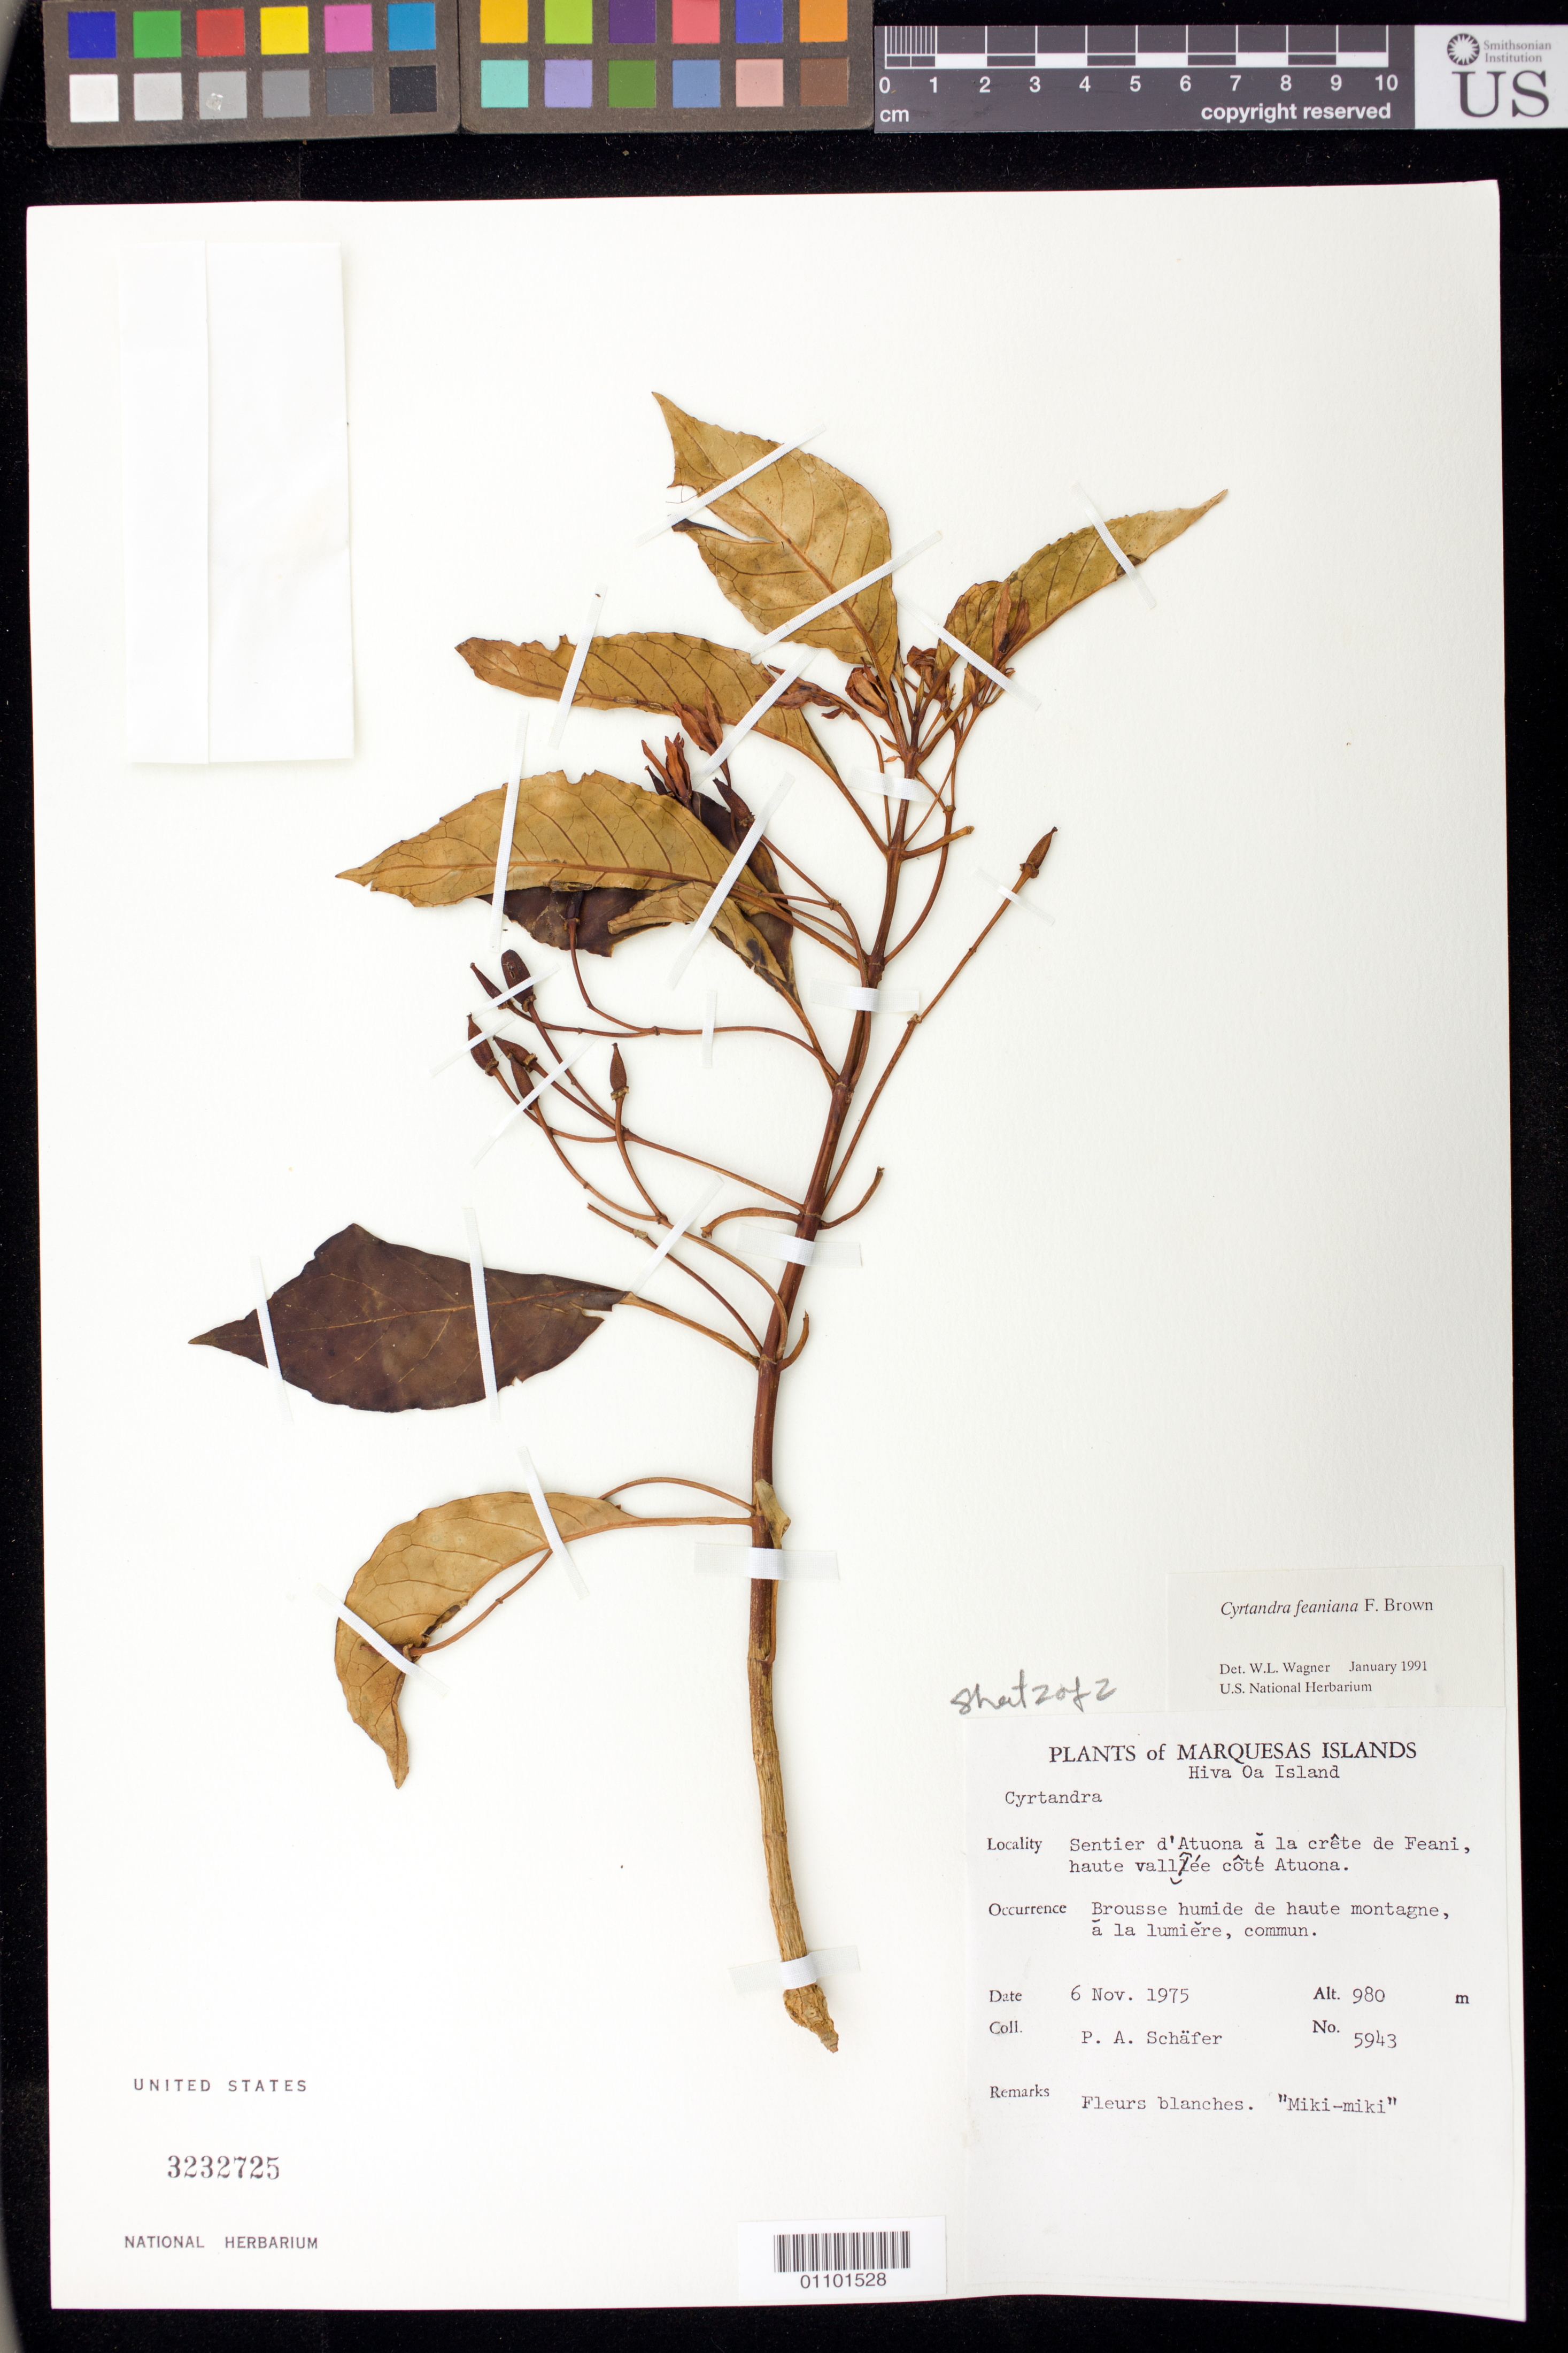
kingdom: Plantae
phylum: Tracheophyta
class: Magnoliopsida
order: Lamiales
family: Gesneriaceae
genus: Cyrtandra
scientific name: Cyrtandra feaniana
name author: F. Br.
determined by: Wagner, W. L., (BOT), Smithsonian Institution - National Museum of Natural History (UNITED STATES)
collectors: P. A. Schäfer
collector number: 5943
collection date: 1975-11-06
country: French Polynesia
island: Hiva Oa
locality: Sentier d'Atuona à la crête de Feani, haute vallée côté Atuona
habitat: Brousse humide de haute montagne, à la lumière, commun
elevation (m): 980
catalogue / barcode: US 3232725